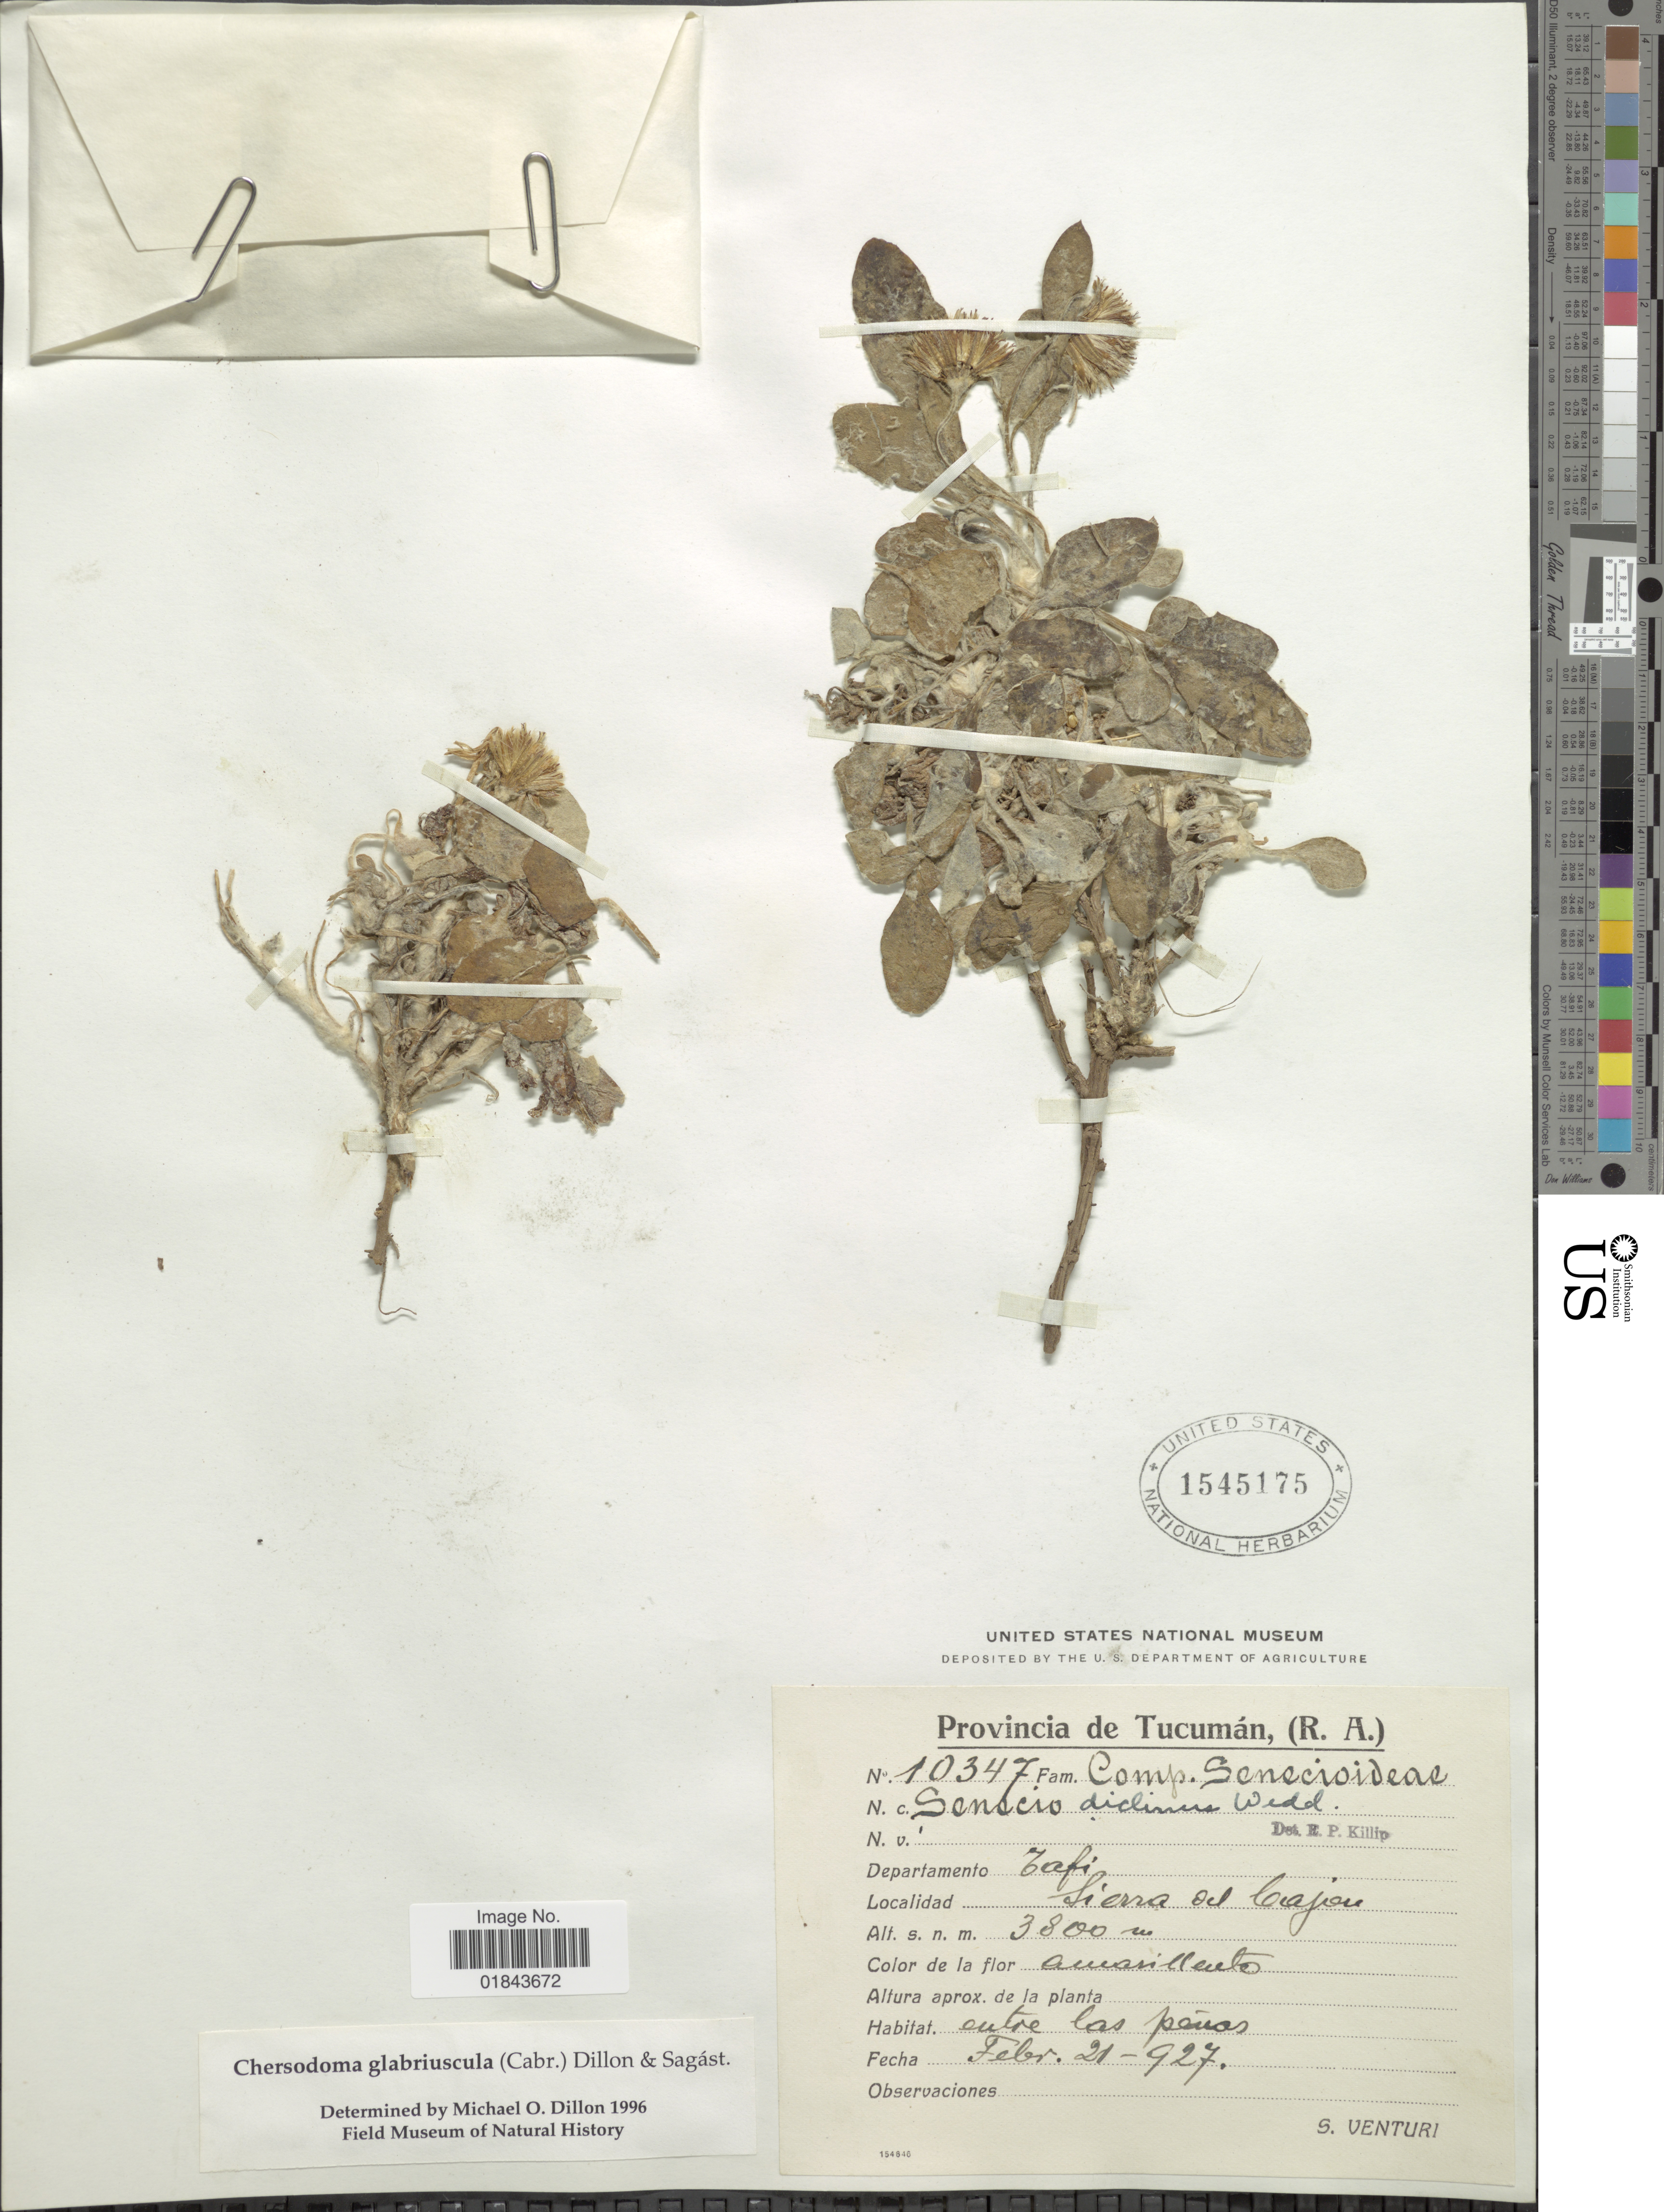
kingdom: Plantae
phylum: Tracheophyta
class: Magnoliopsida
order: Asterales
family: Asteraceae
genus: Chersodoma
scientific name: Chersodoma glabriuscula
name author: (Cabrera) M.O. Dillon & Sagást.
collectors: S. Venturi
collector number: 10347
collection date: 1927-02-21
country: Argentina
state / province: Tucuman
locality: Provincia de Tucuman, (R.A.), Departamento Tafi, Sierra del Cajon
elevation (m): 3800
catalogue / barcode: US 1545175